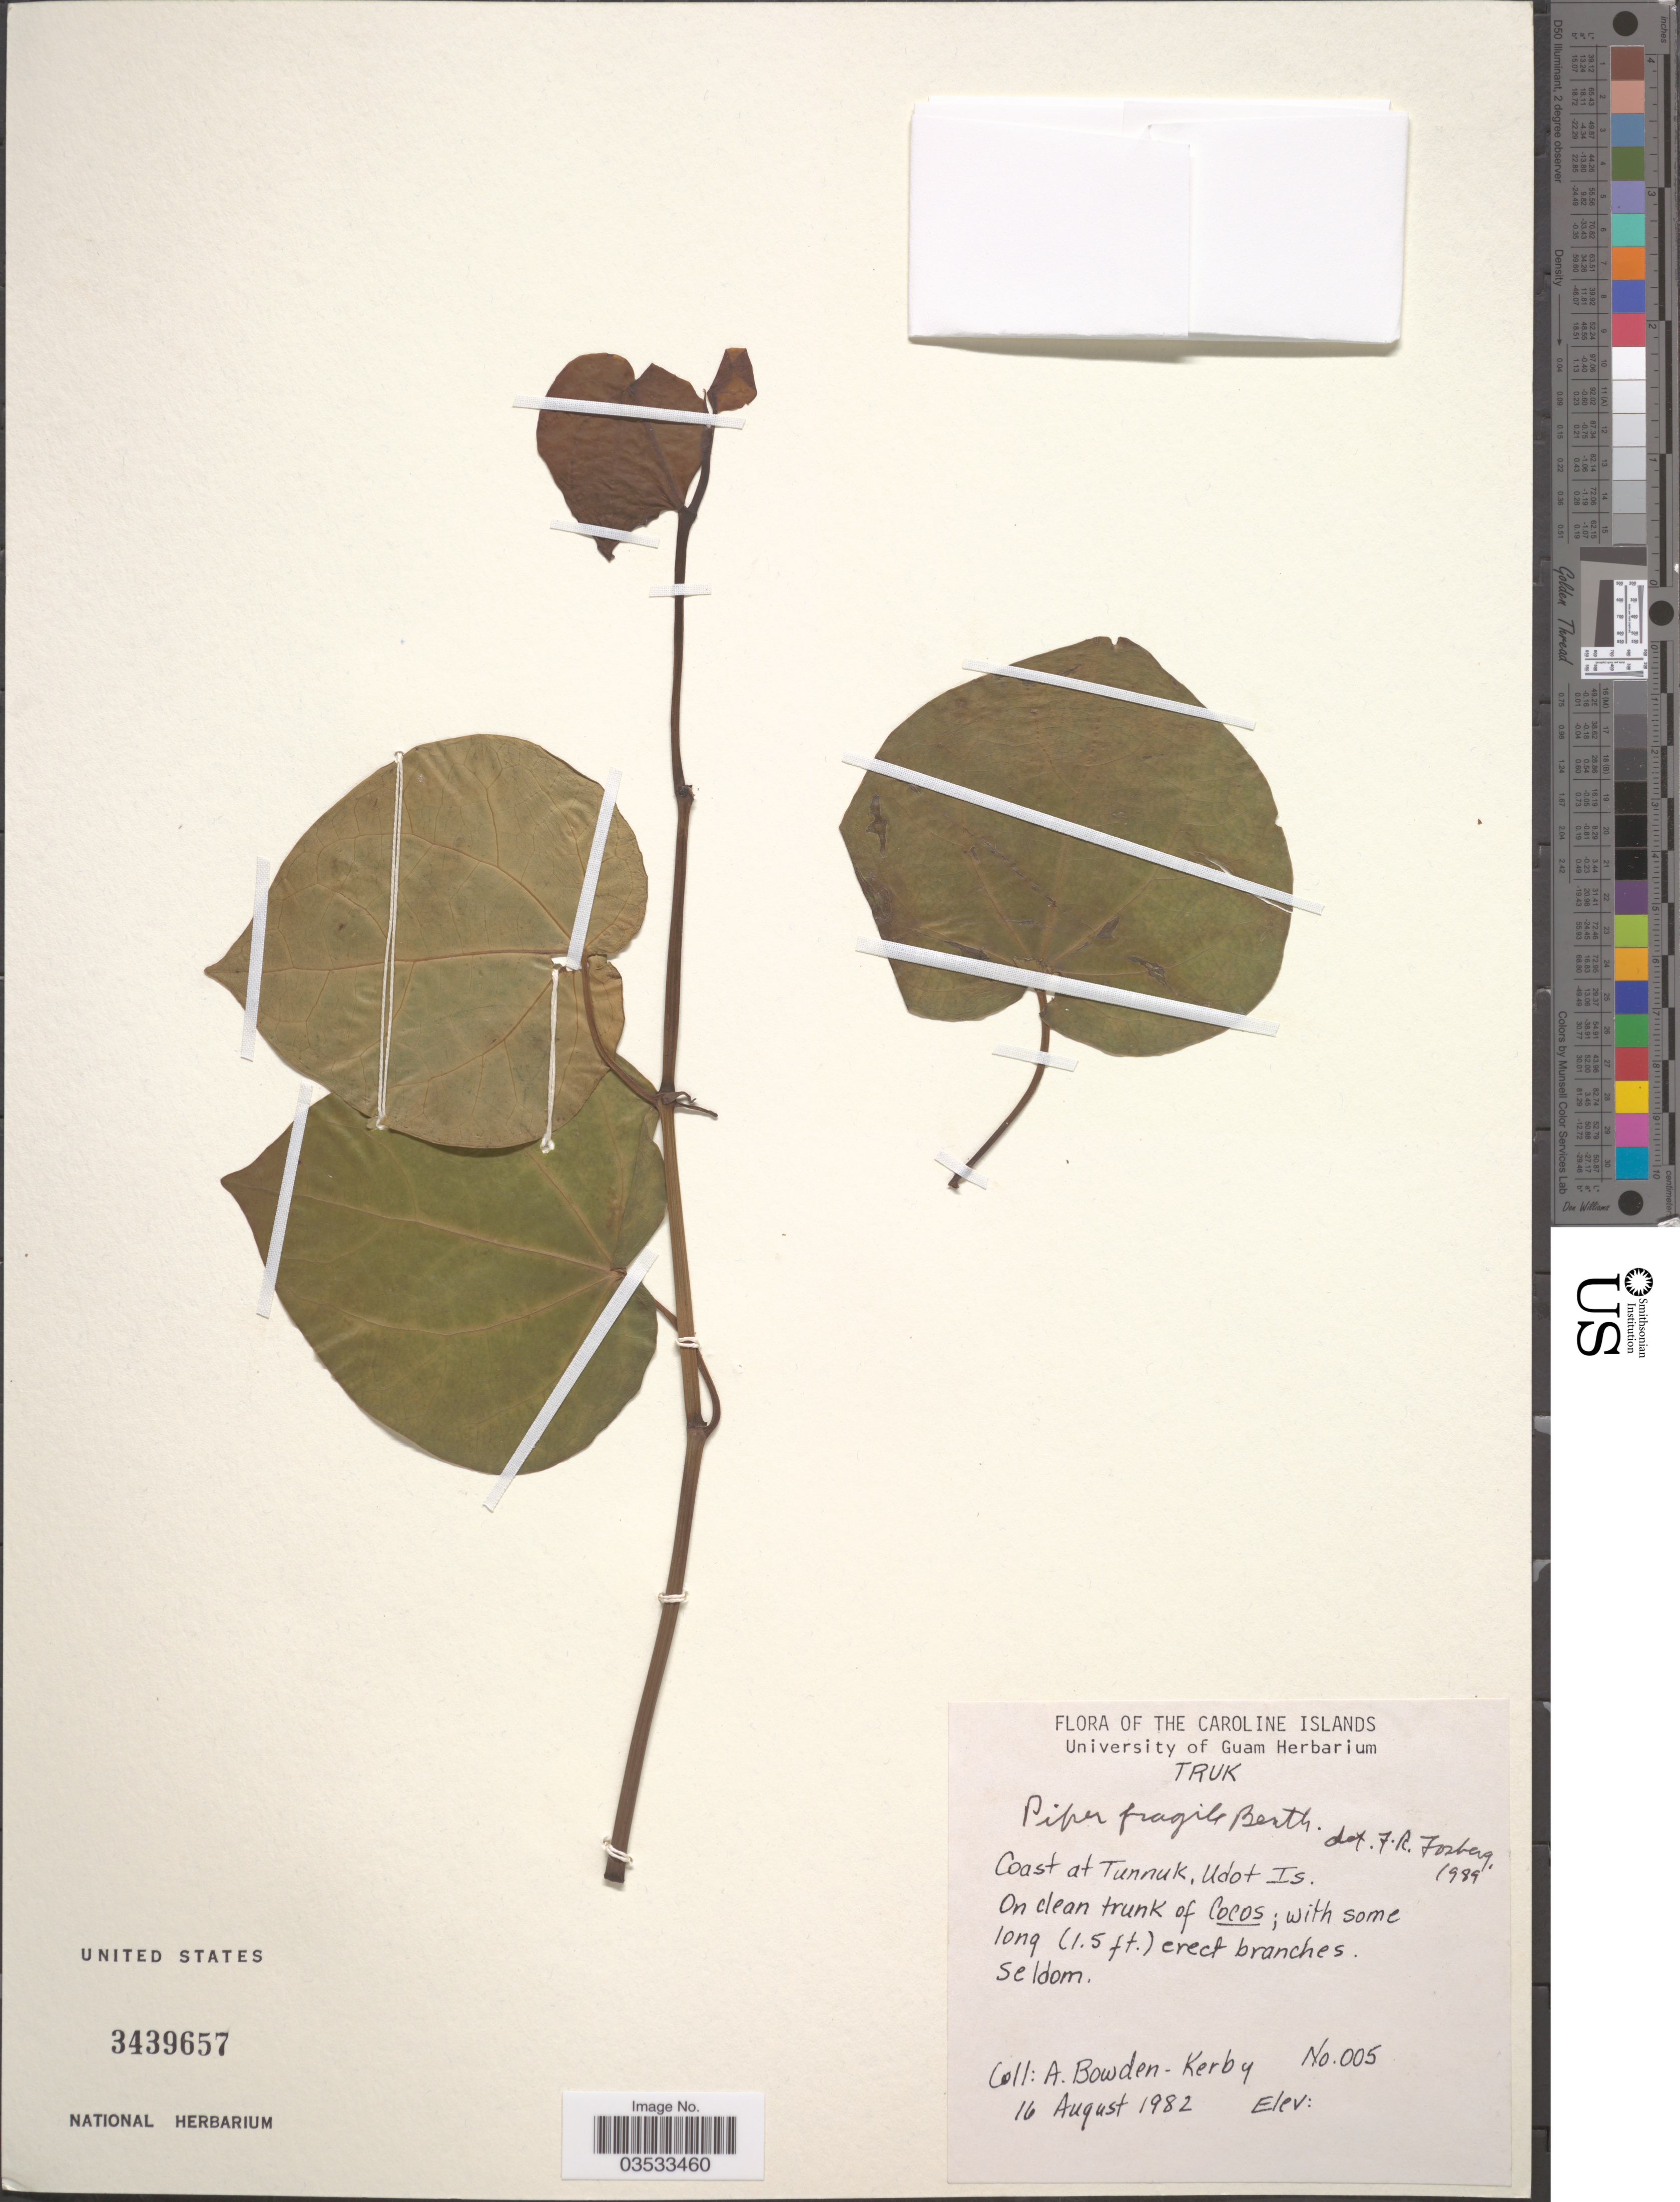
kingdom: Plantae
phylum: Tracheophyta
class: Magnoliopsida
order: Piperales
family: Piperaceae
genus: Piper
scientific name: Piper fragile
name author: Benth.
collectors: A. Bowden-Kerby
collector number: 005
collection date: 1982-08-16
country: Micronesia, Federated States of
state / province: Truk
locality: The Caroline Islands. Coast at Tunnuk, Udot Is. On clean trunk of Cocos.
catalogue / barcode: US 3439657